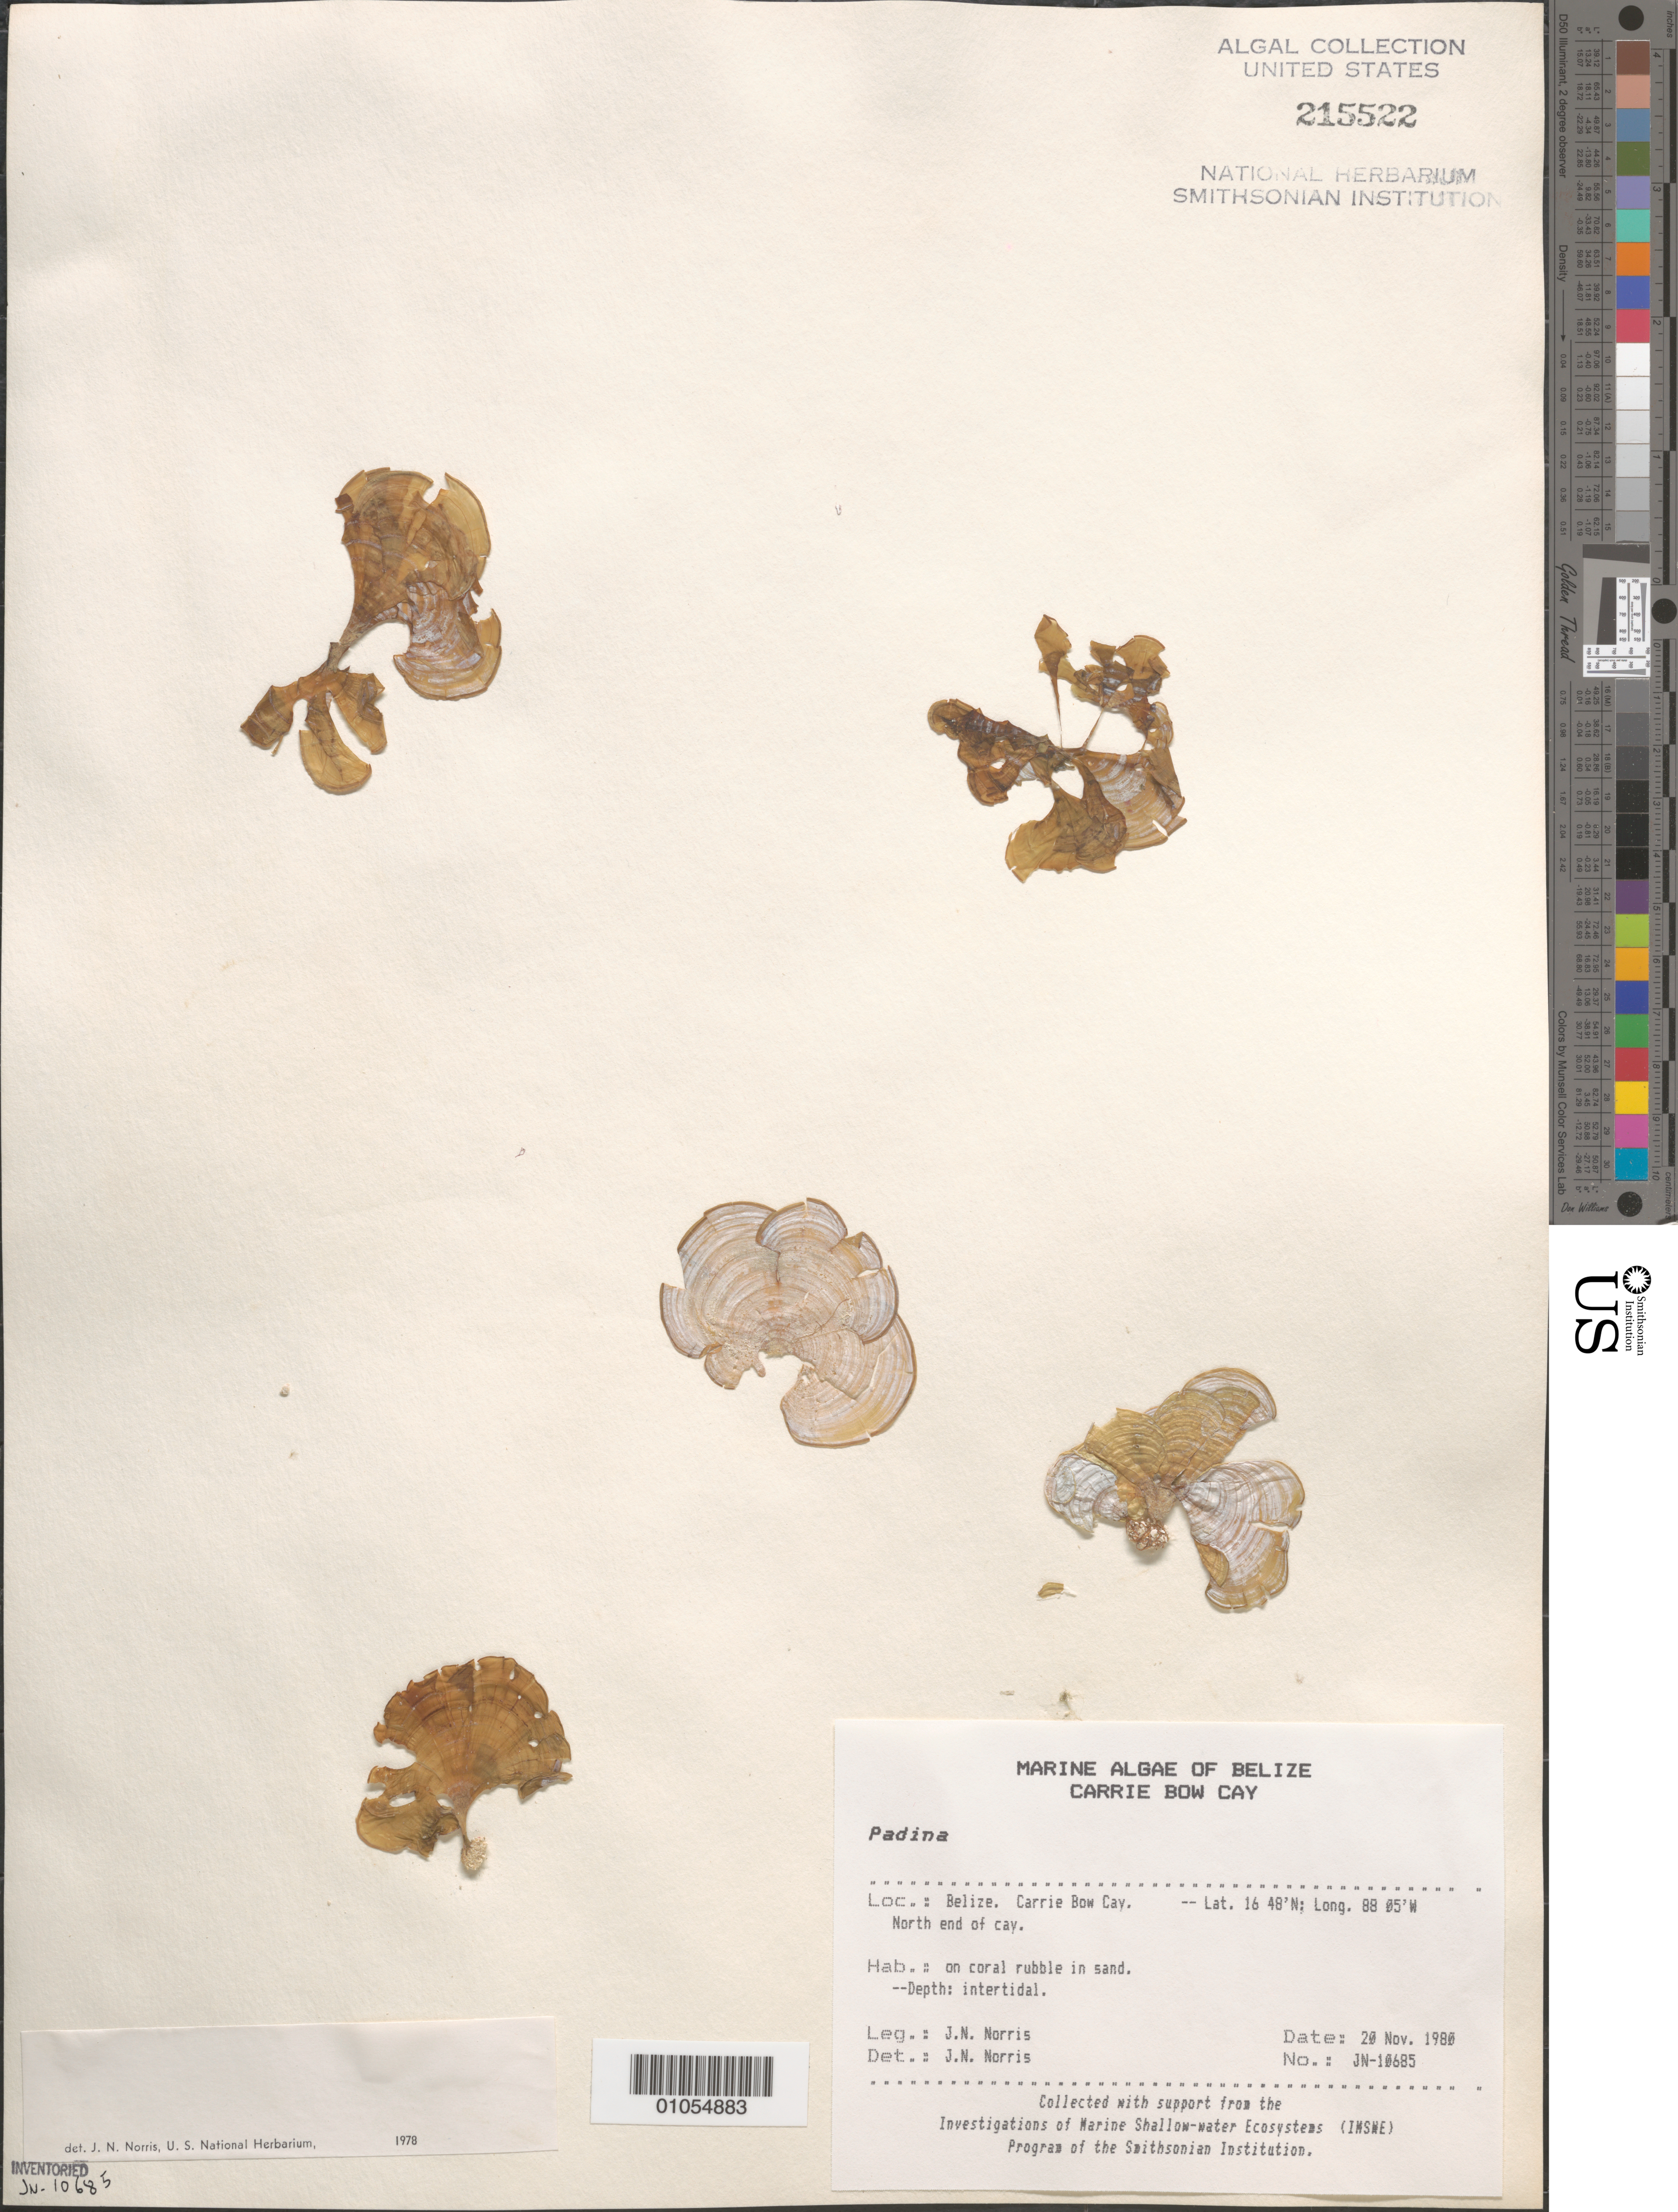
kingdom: Chromista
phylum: Ochrophyta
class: Phaeophyceae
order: Dictyotales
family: Dictyotaceae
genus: Padina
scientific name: Padina sp.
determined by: Norris, James N.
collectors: J. N. Norris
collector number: JN-10685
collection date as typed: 20 Nov 1980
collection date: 1980-11-20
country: Belize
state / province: Stann Creek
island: Carrie Bow Cay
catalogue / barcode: US 215522